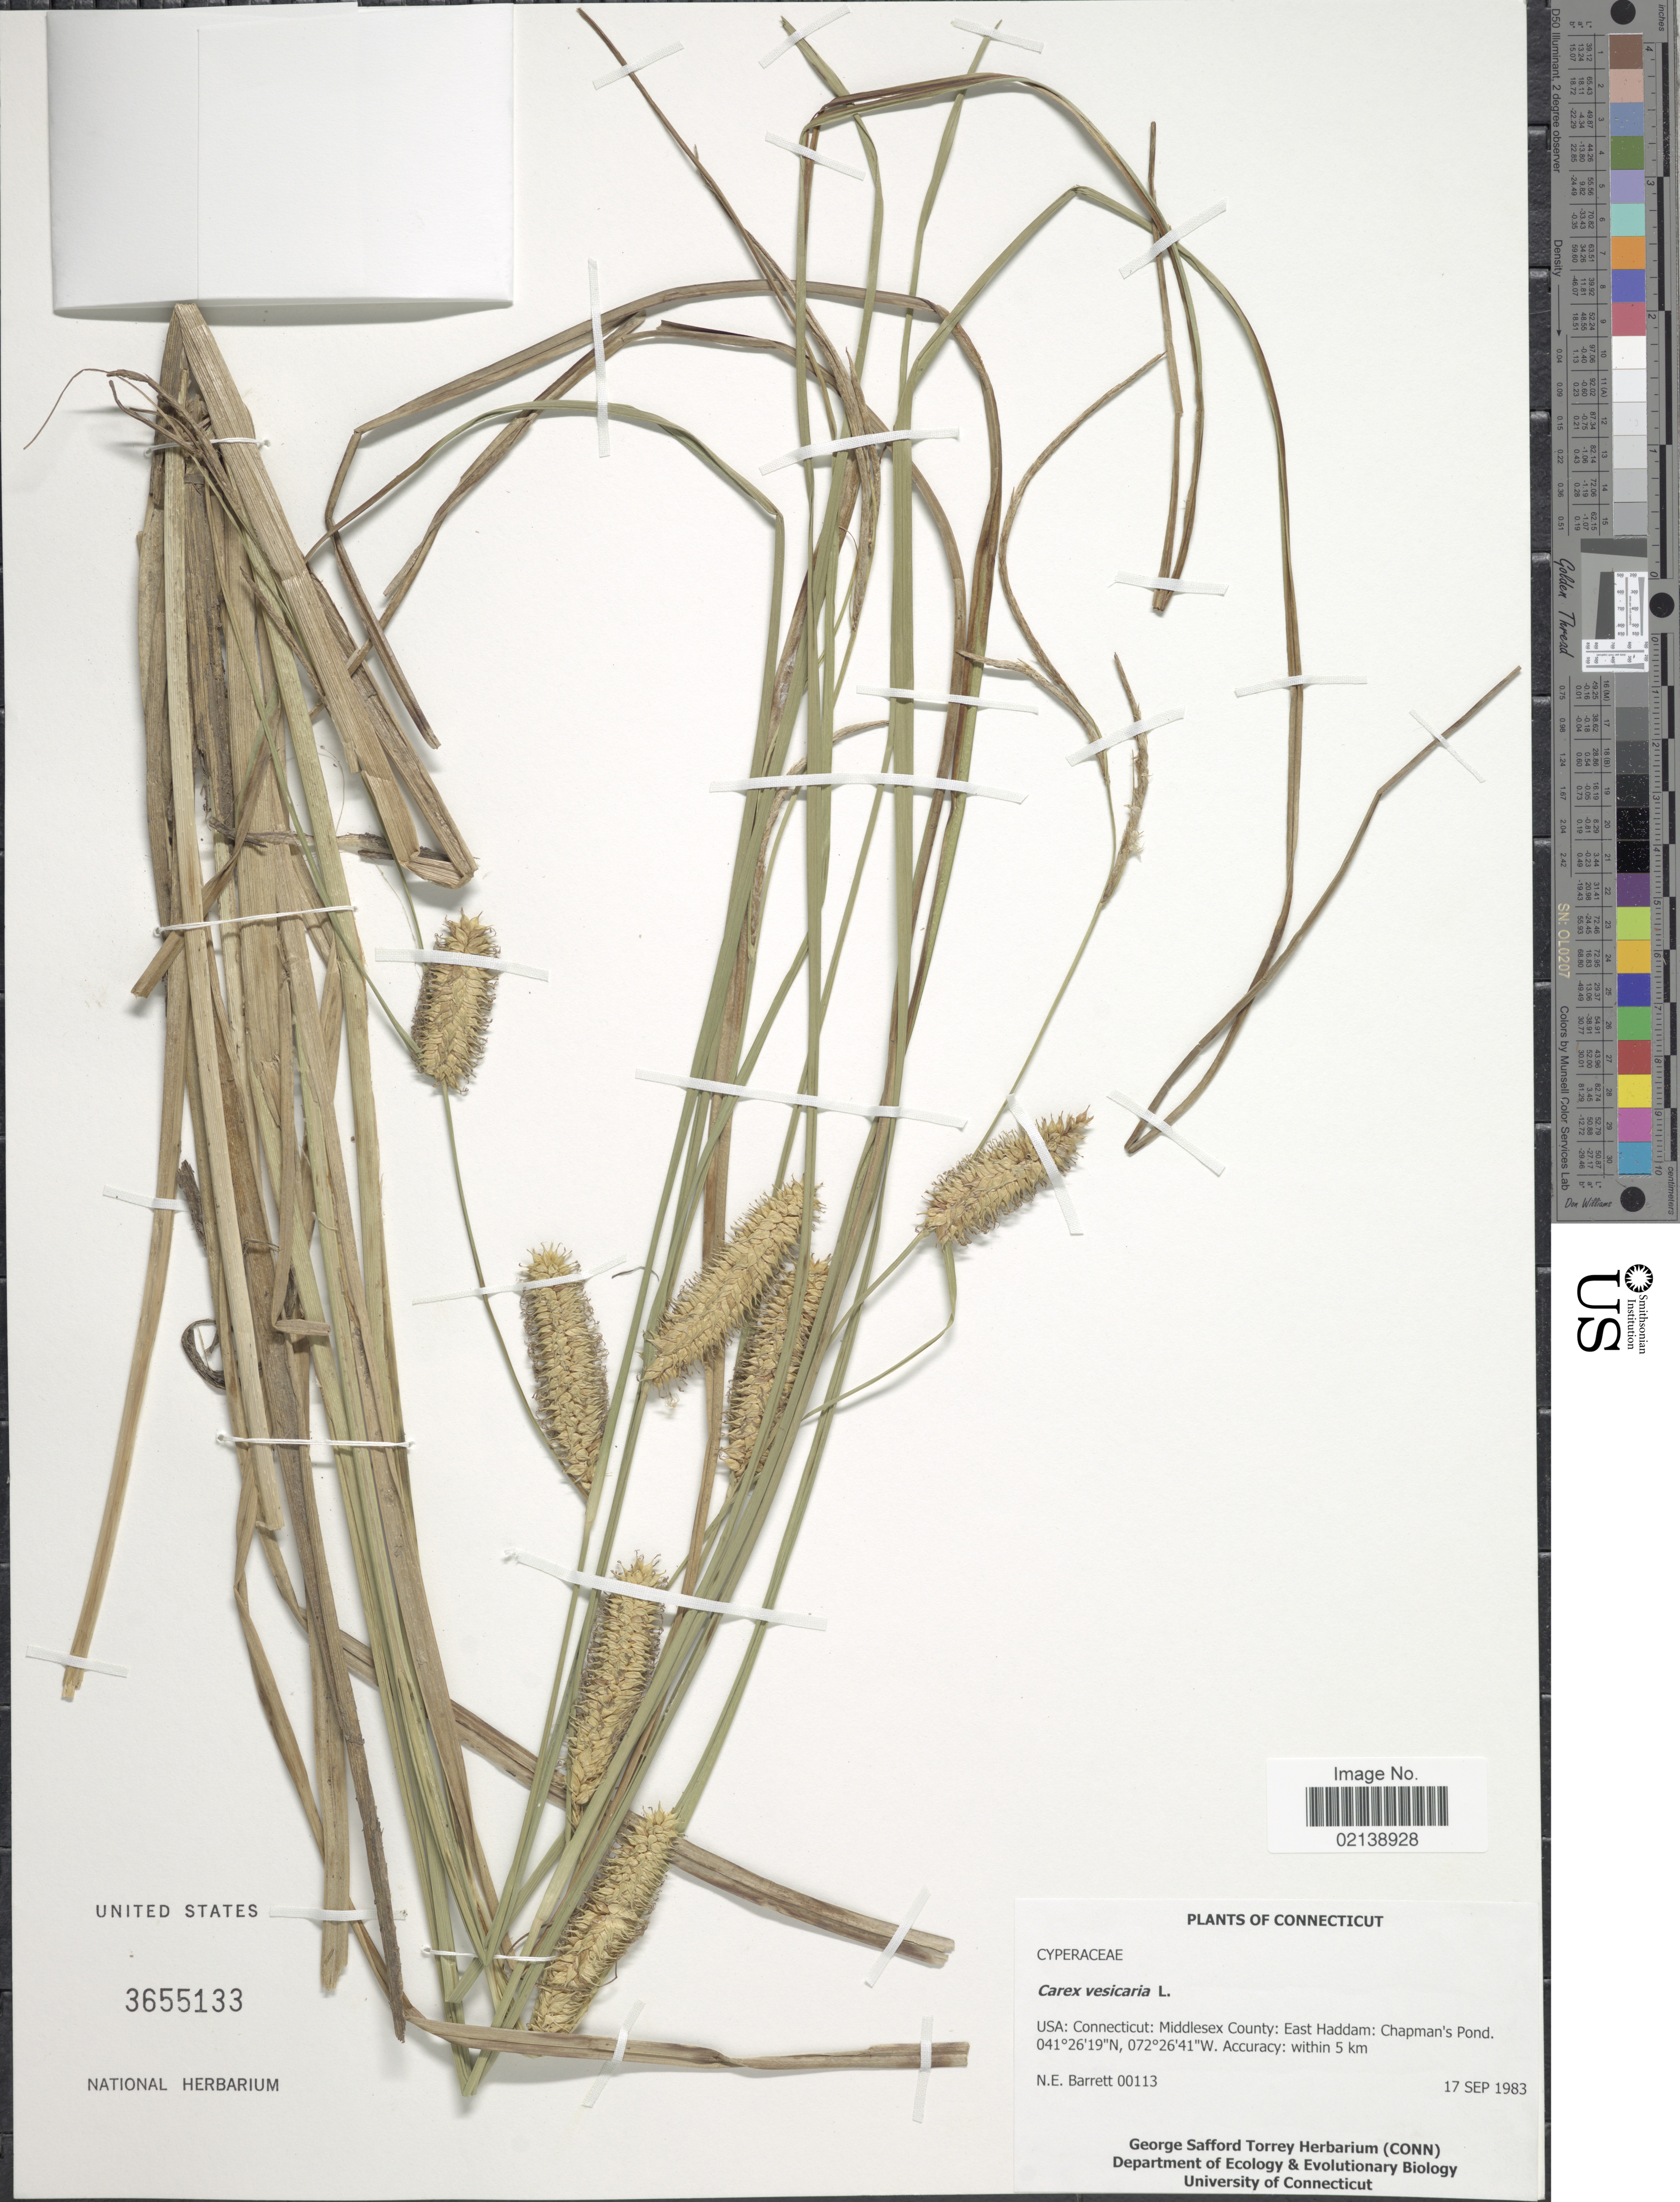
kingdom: Plantae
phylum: Tracheophyta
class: Liliopsida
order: Poales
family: Cyperaceae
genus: Carex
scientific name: Carex vesicaria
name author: L.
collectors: N. Barrett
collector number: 00113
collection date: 1983-09-17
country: United States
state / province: Connecticut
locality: Middlesex County: East Haddam: Chapman's Pond, Accuracy: within 5 km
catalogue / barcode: US 3655133